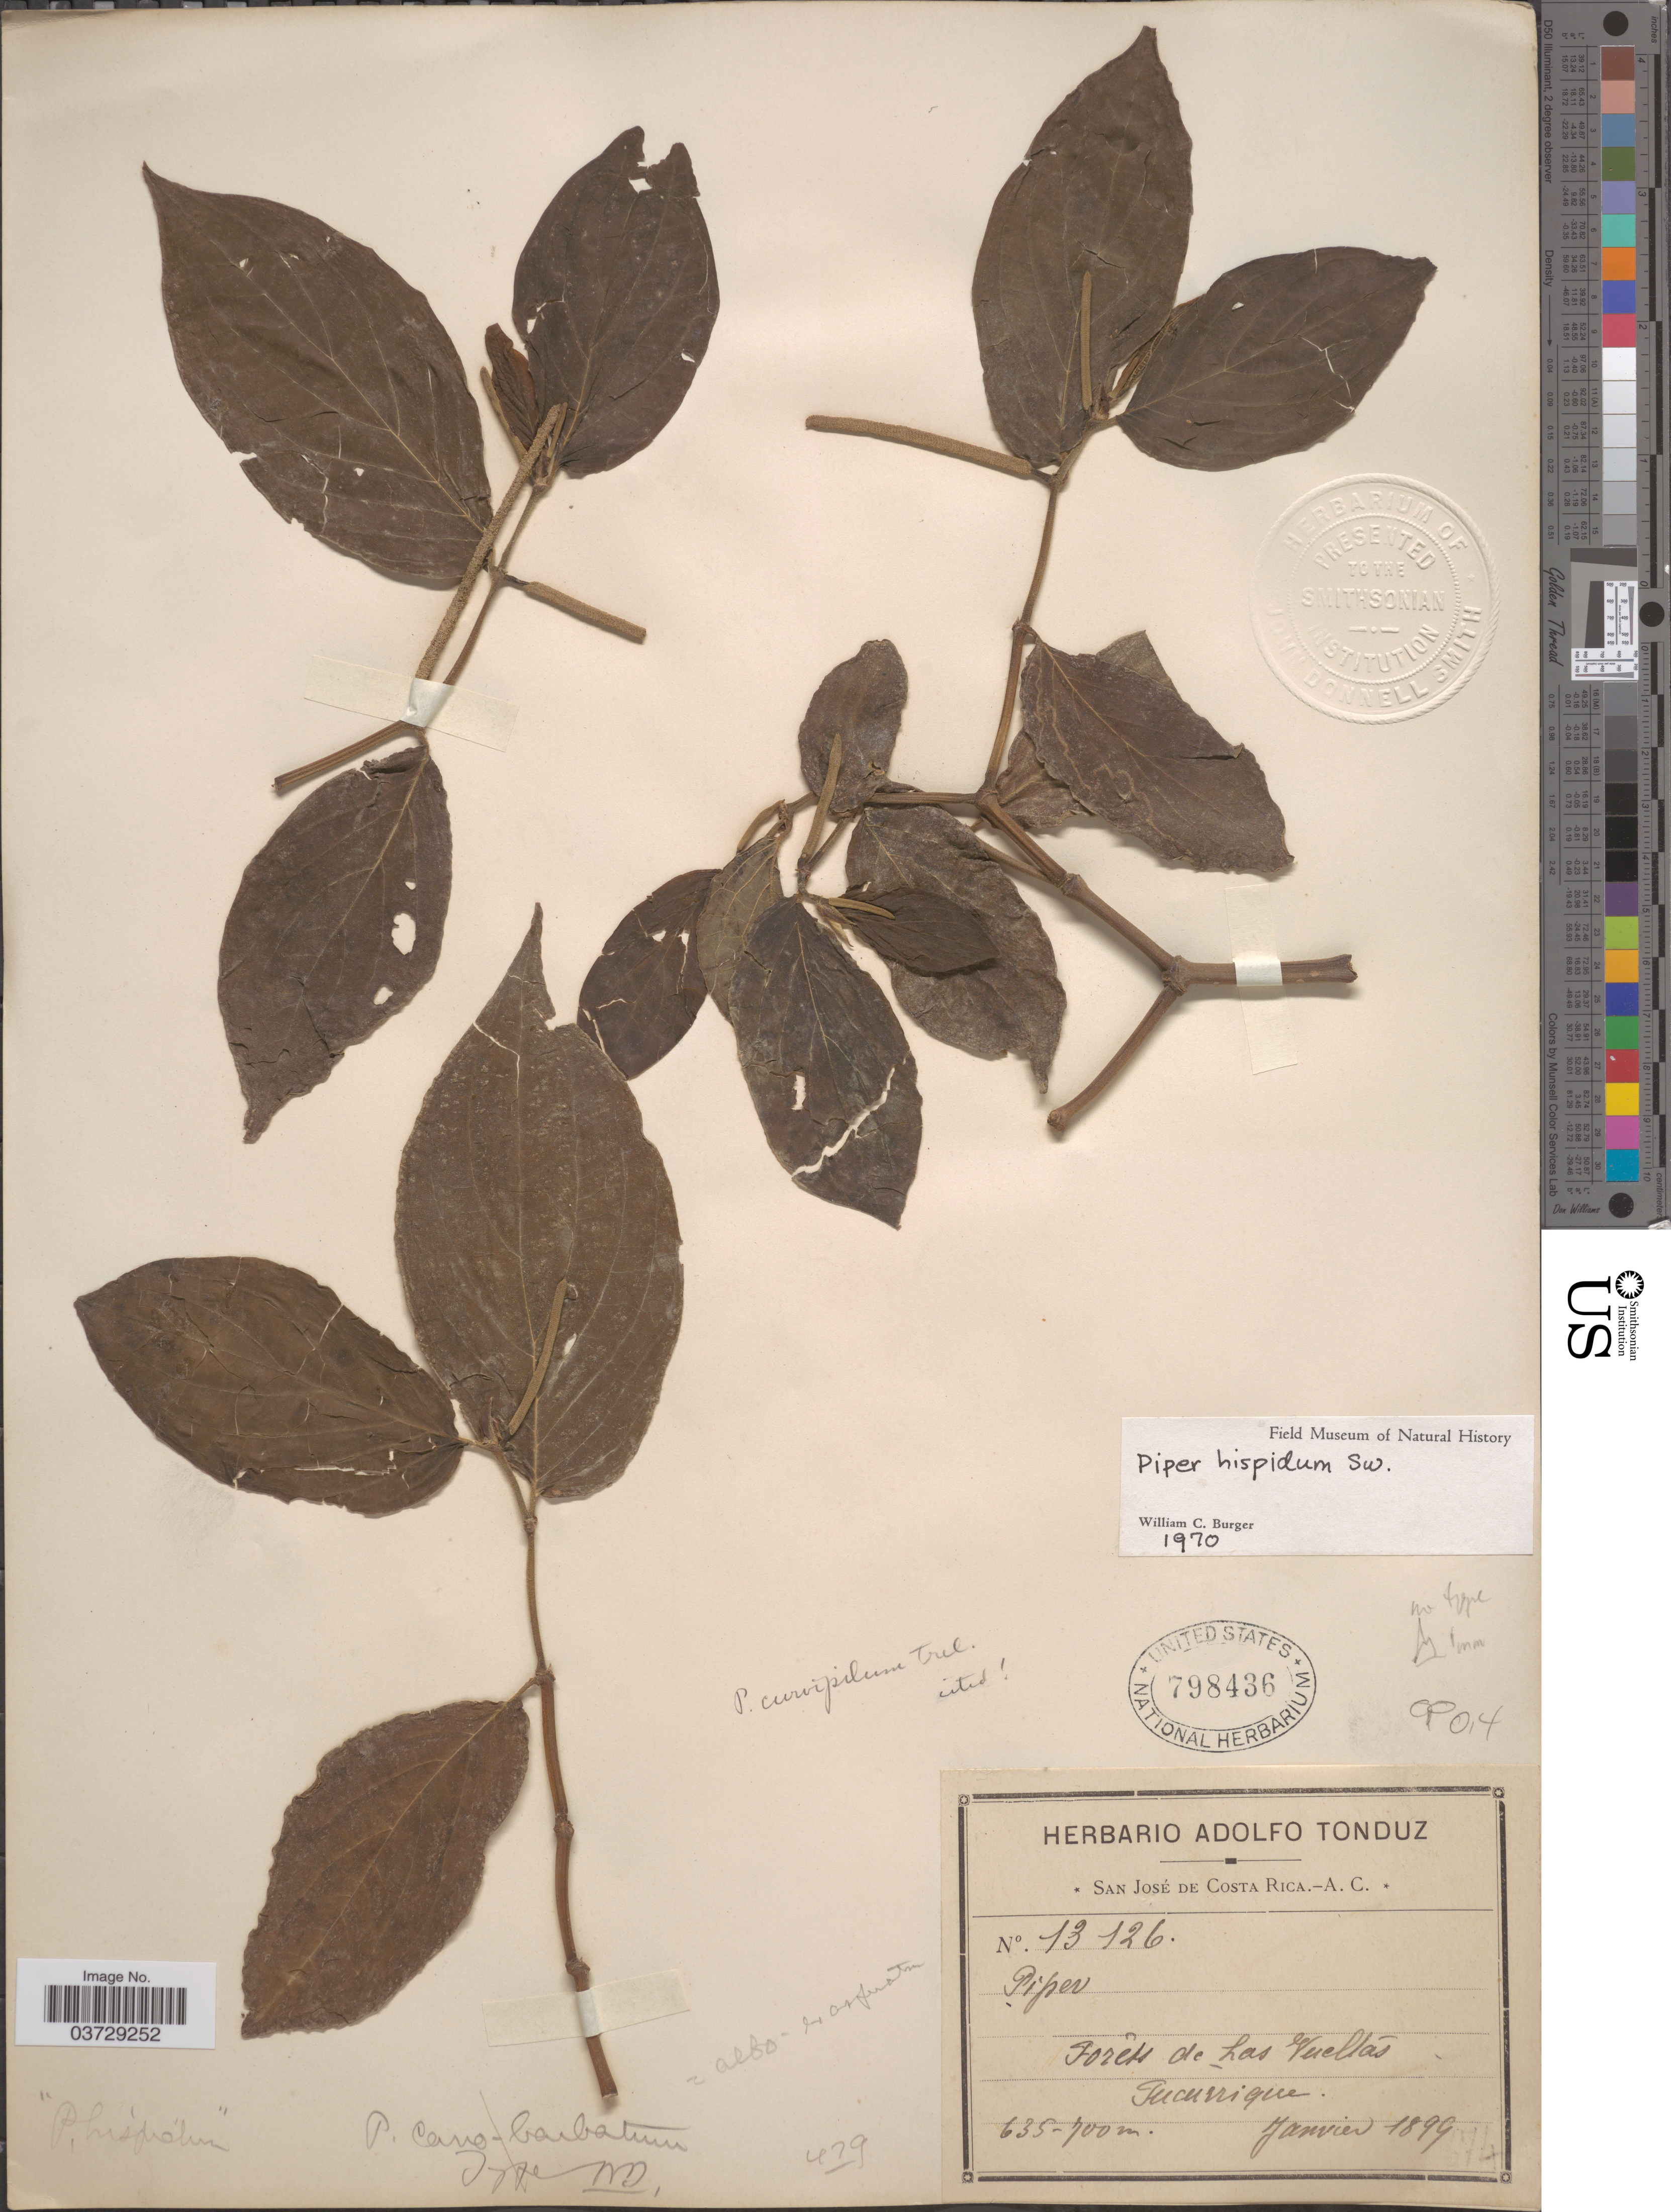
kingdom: Plantae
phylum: Tracheophyta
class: Magnoliopsida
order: Piperales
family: Piperaceae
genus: Piper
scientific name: Piper hispidum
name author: Sw.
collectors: ex Herb. Adolfo Tonduz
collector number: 13126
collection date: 1899-01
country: Costa Rica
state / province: San José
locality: Forêts de Las Vueltas, Tucurrique.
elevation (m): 635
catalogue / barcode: US 798436